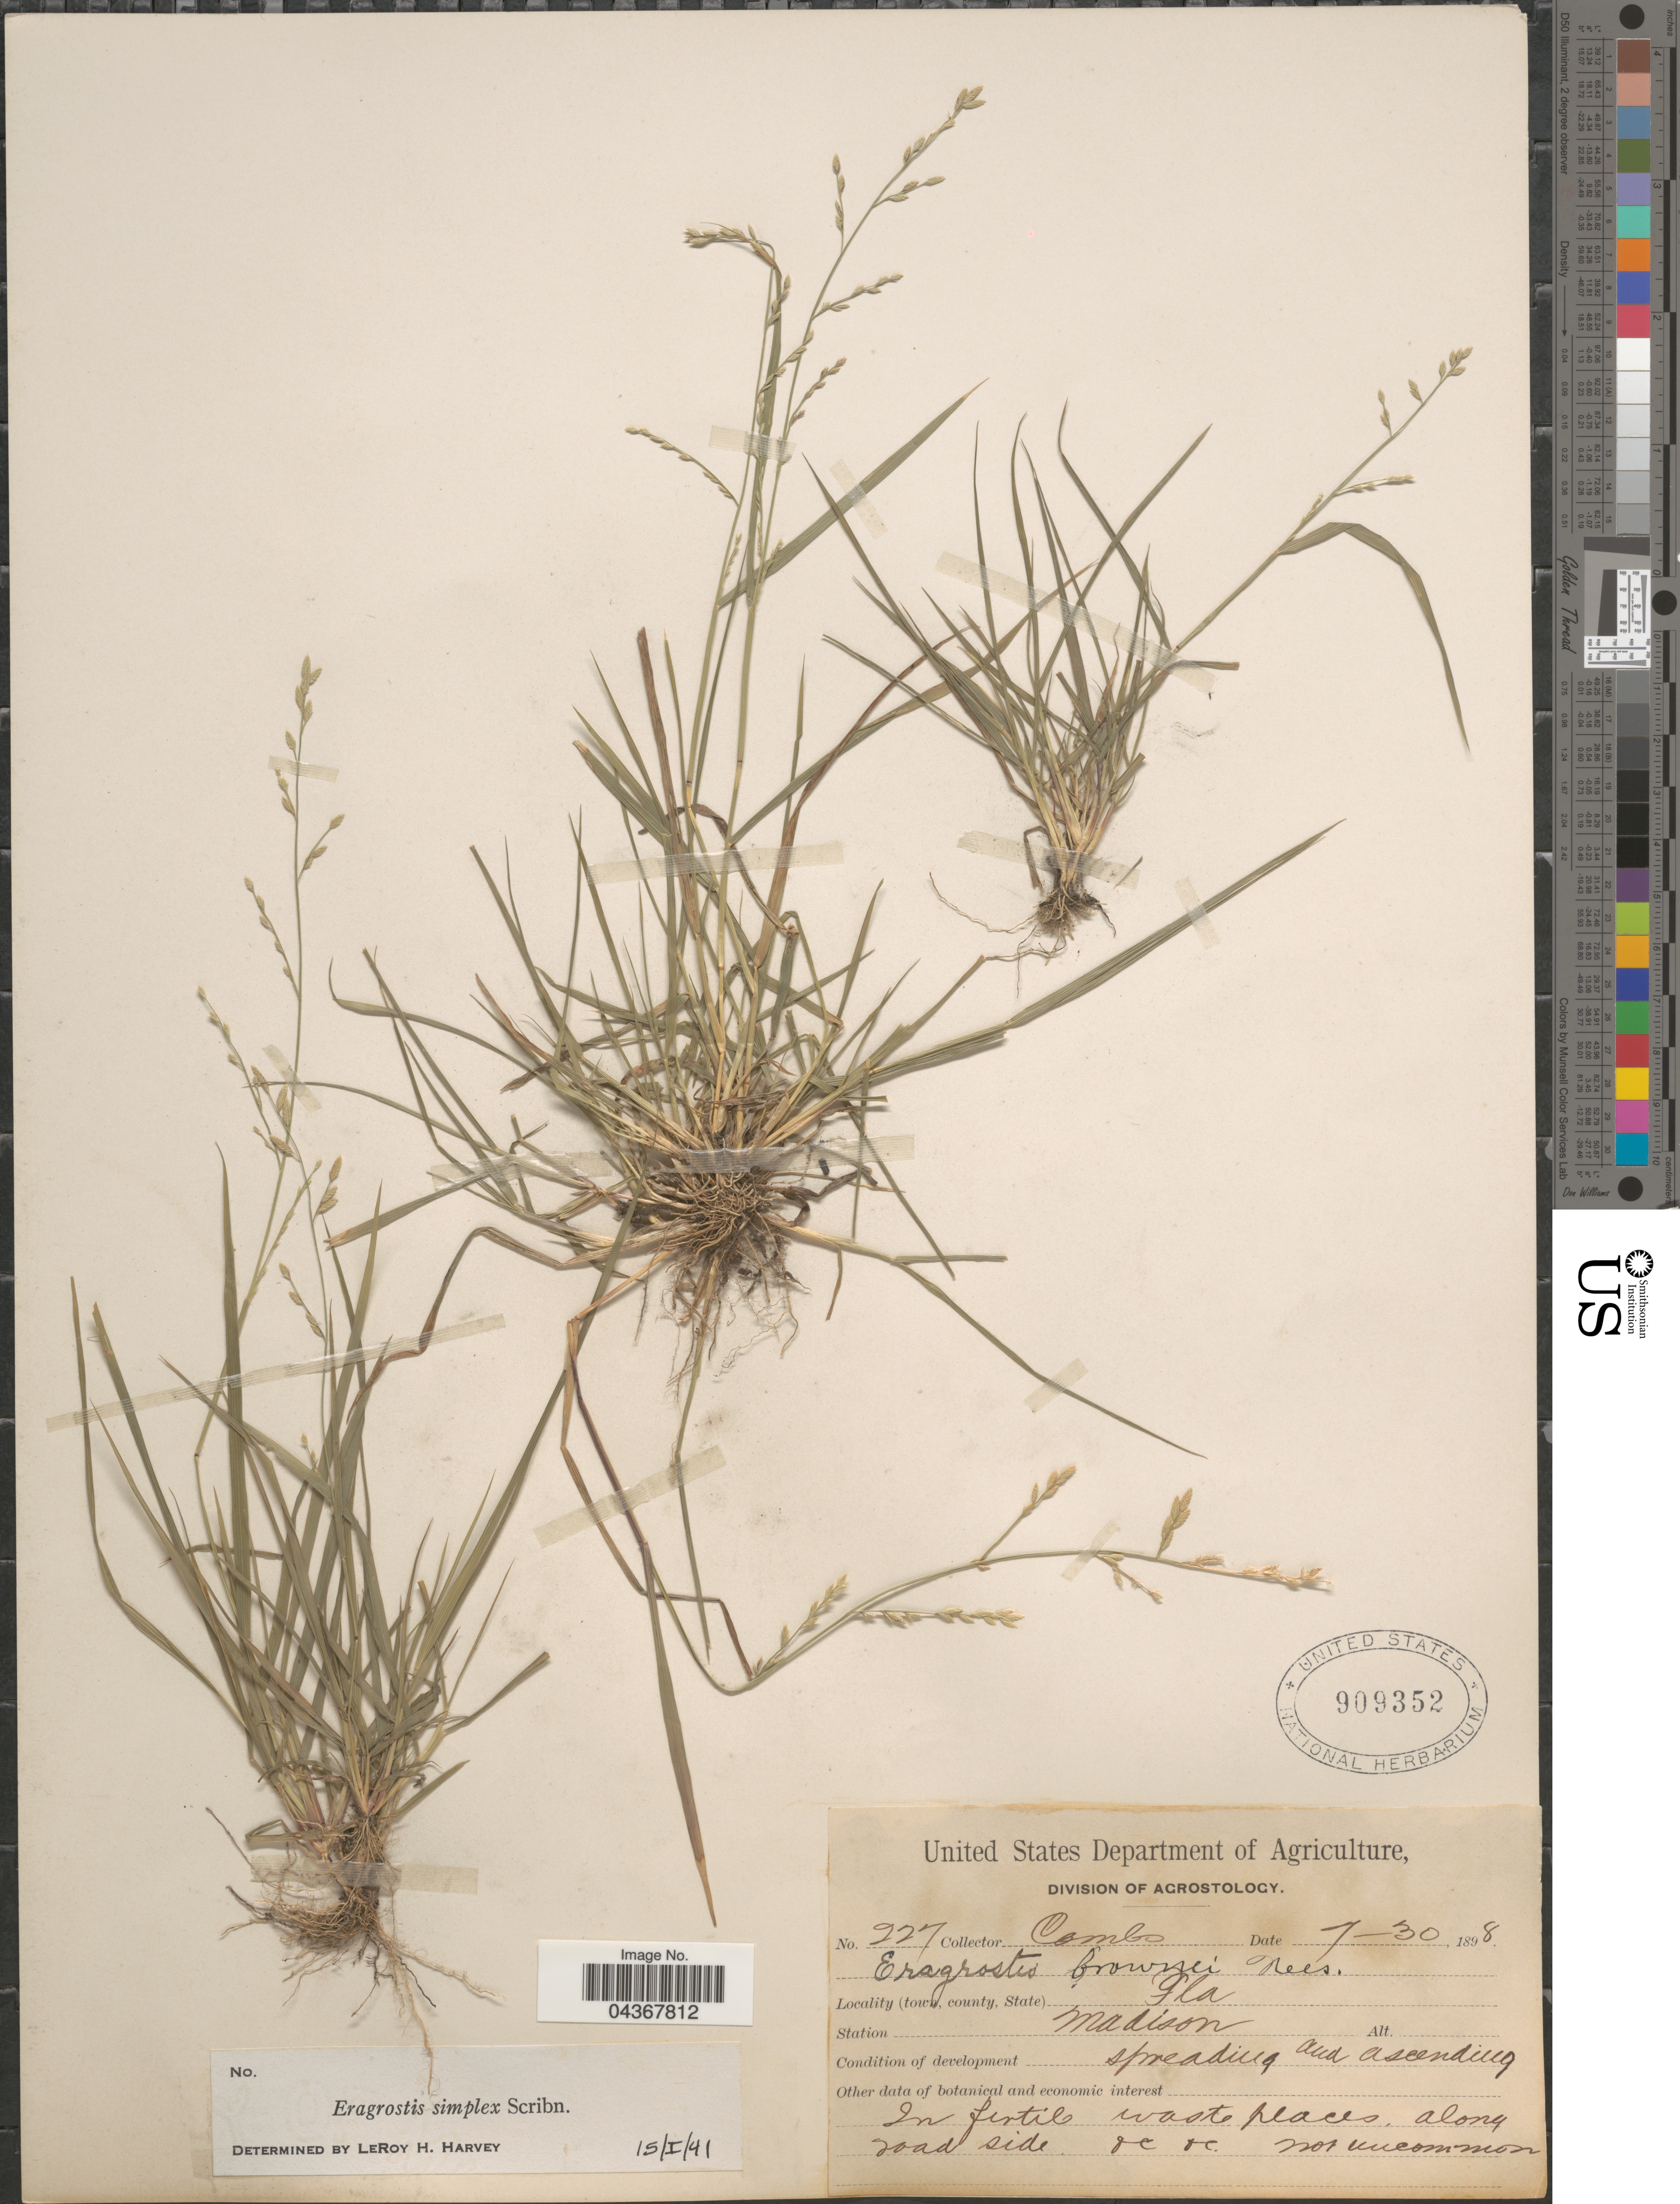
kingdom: Plantae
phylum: Tracheophyta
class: Liliopsida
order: Poales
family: Poaceae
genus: Eragrostis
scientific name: Eragrostis cumingii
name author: Steud.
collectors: -. Combs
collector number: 227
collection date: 1898-07-30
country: United States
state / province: Florida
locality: Madison.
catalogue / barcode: US 909352